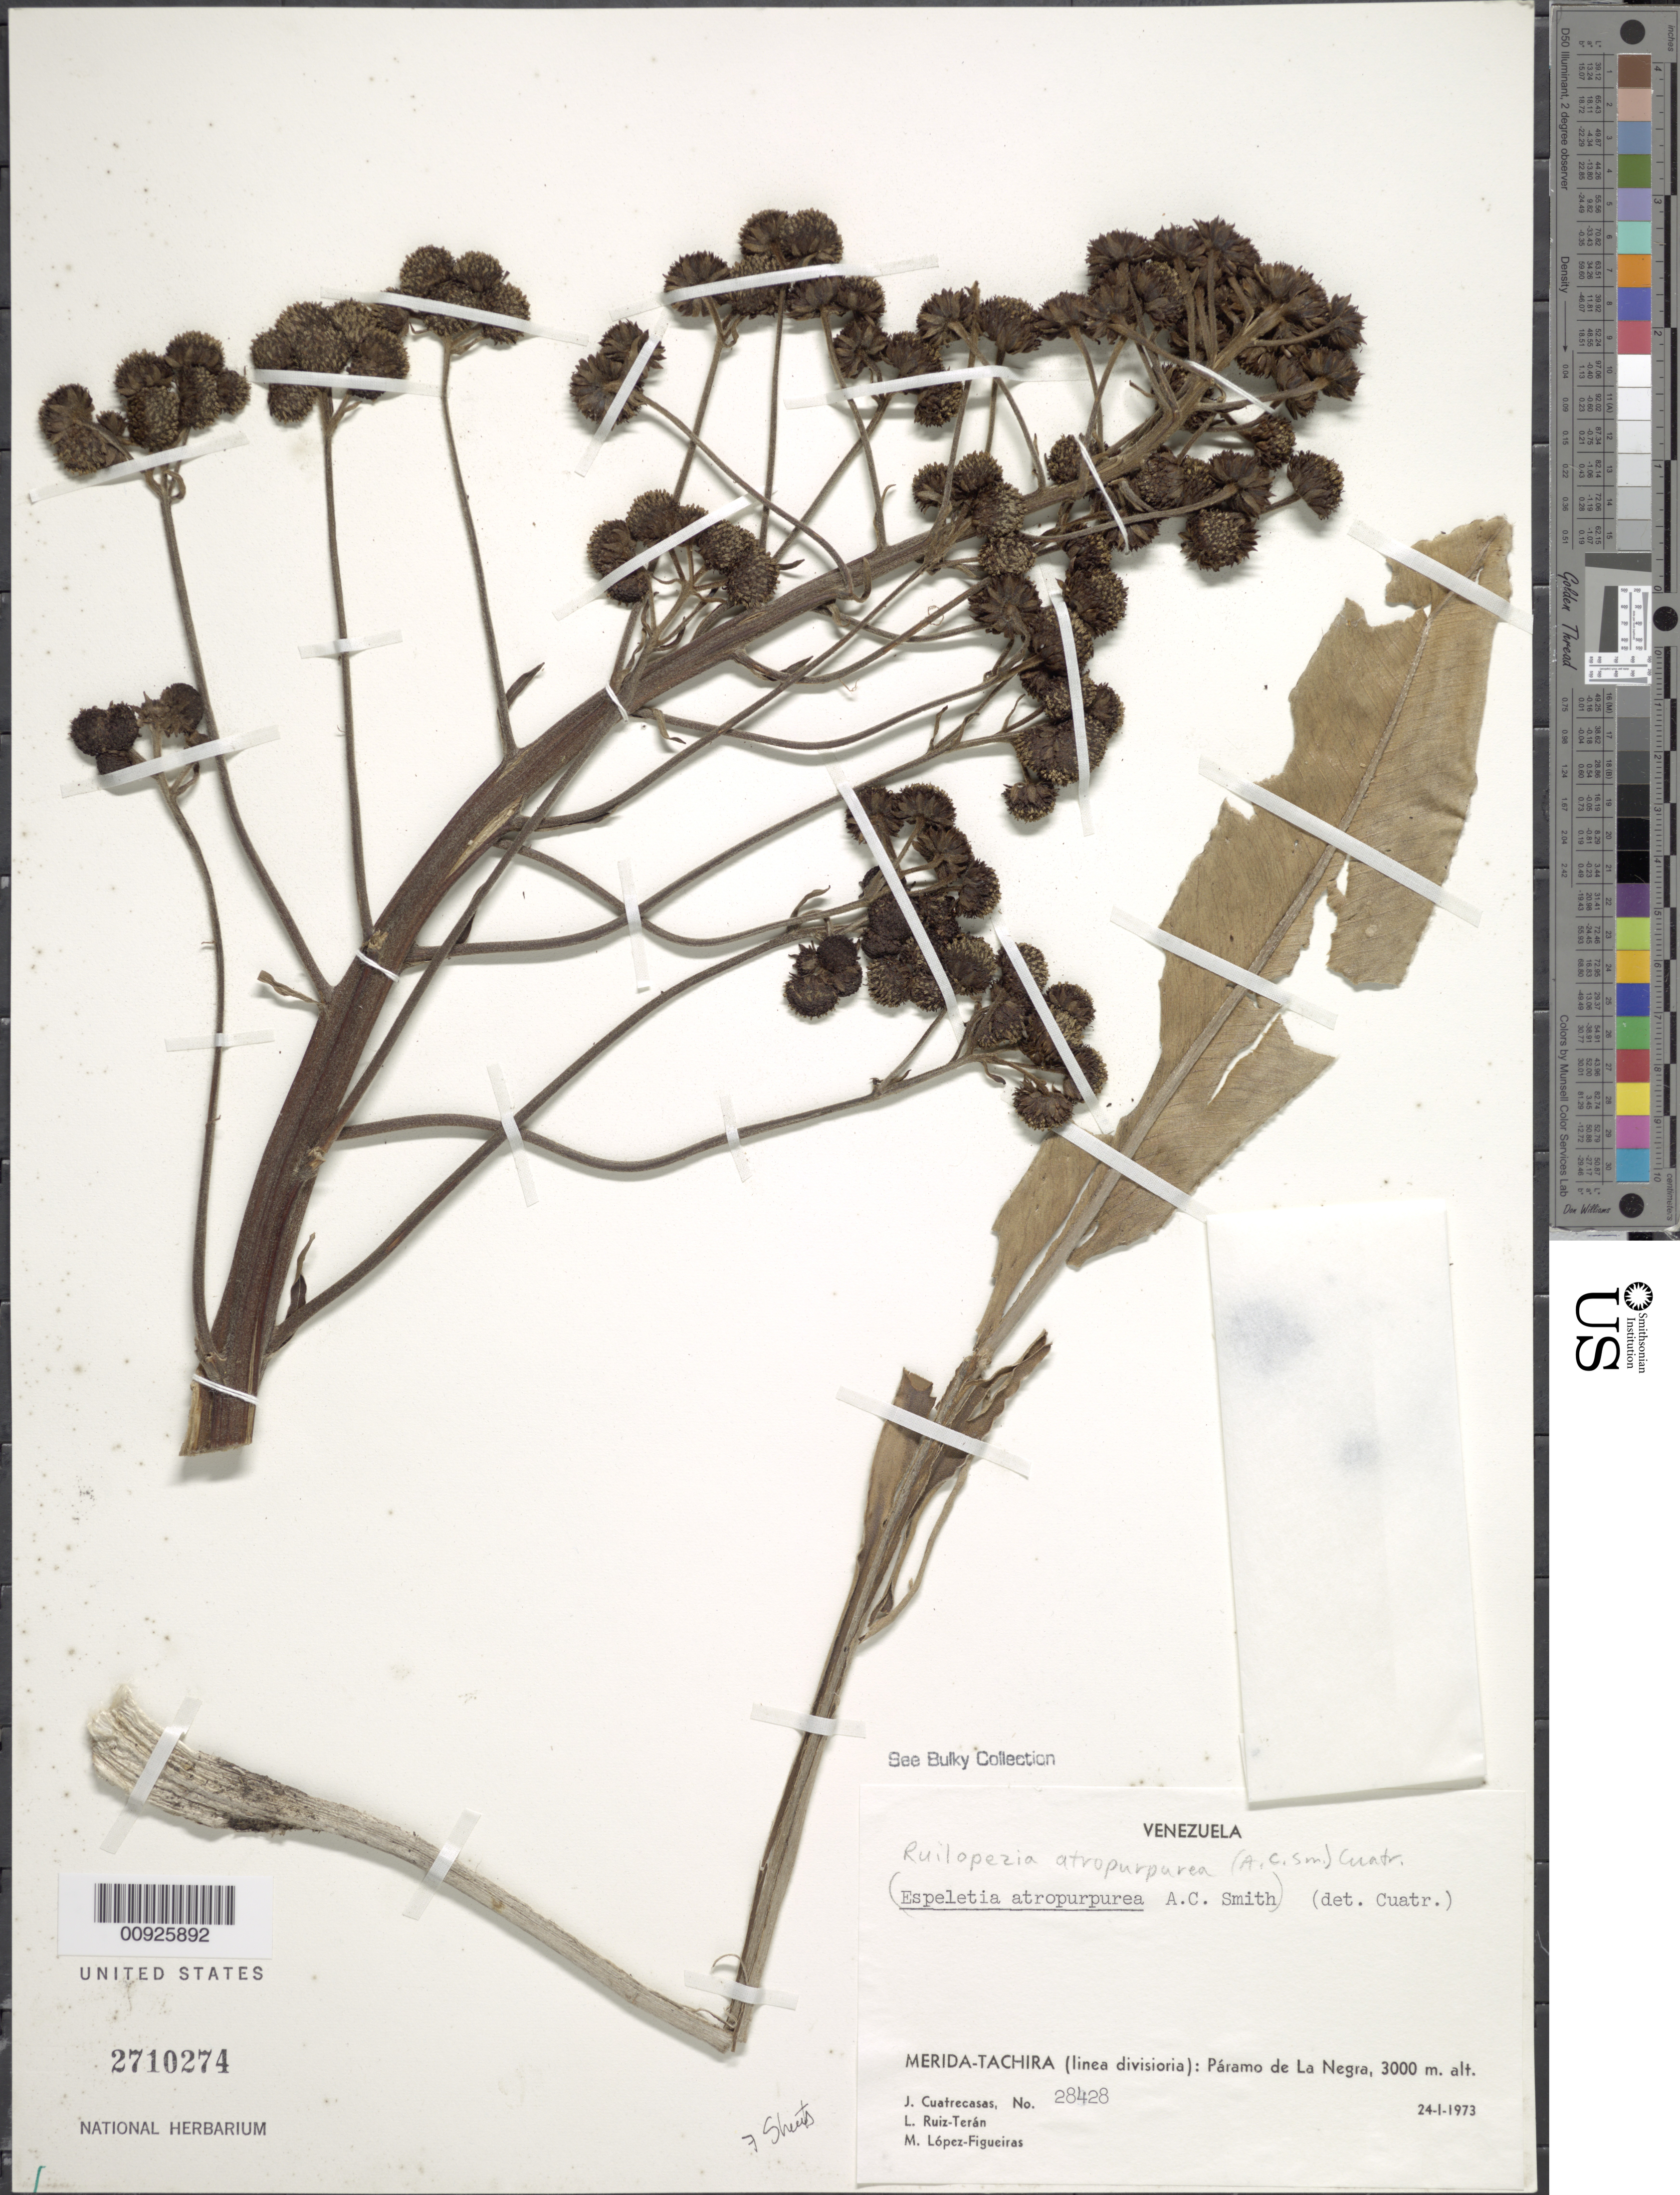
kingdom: Plantae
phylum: Tracheophyta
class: Magnoliopsida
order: Asterales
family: Asteraceae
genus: Ruilopezia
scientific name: Ruilopezia atropurpurea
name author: (A.C. Sm.) Cuatrec.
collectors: J. Cuatrecasas, L. E. Ruíz-Terán & M. López Figueiras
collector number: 28428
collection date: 1973-01-24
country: Venezuela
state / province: Mérida / Tachira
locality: P. de la Negra. Línea divisoria entre Táchira y Mérida.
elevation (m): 3000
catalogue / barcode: US 2710274